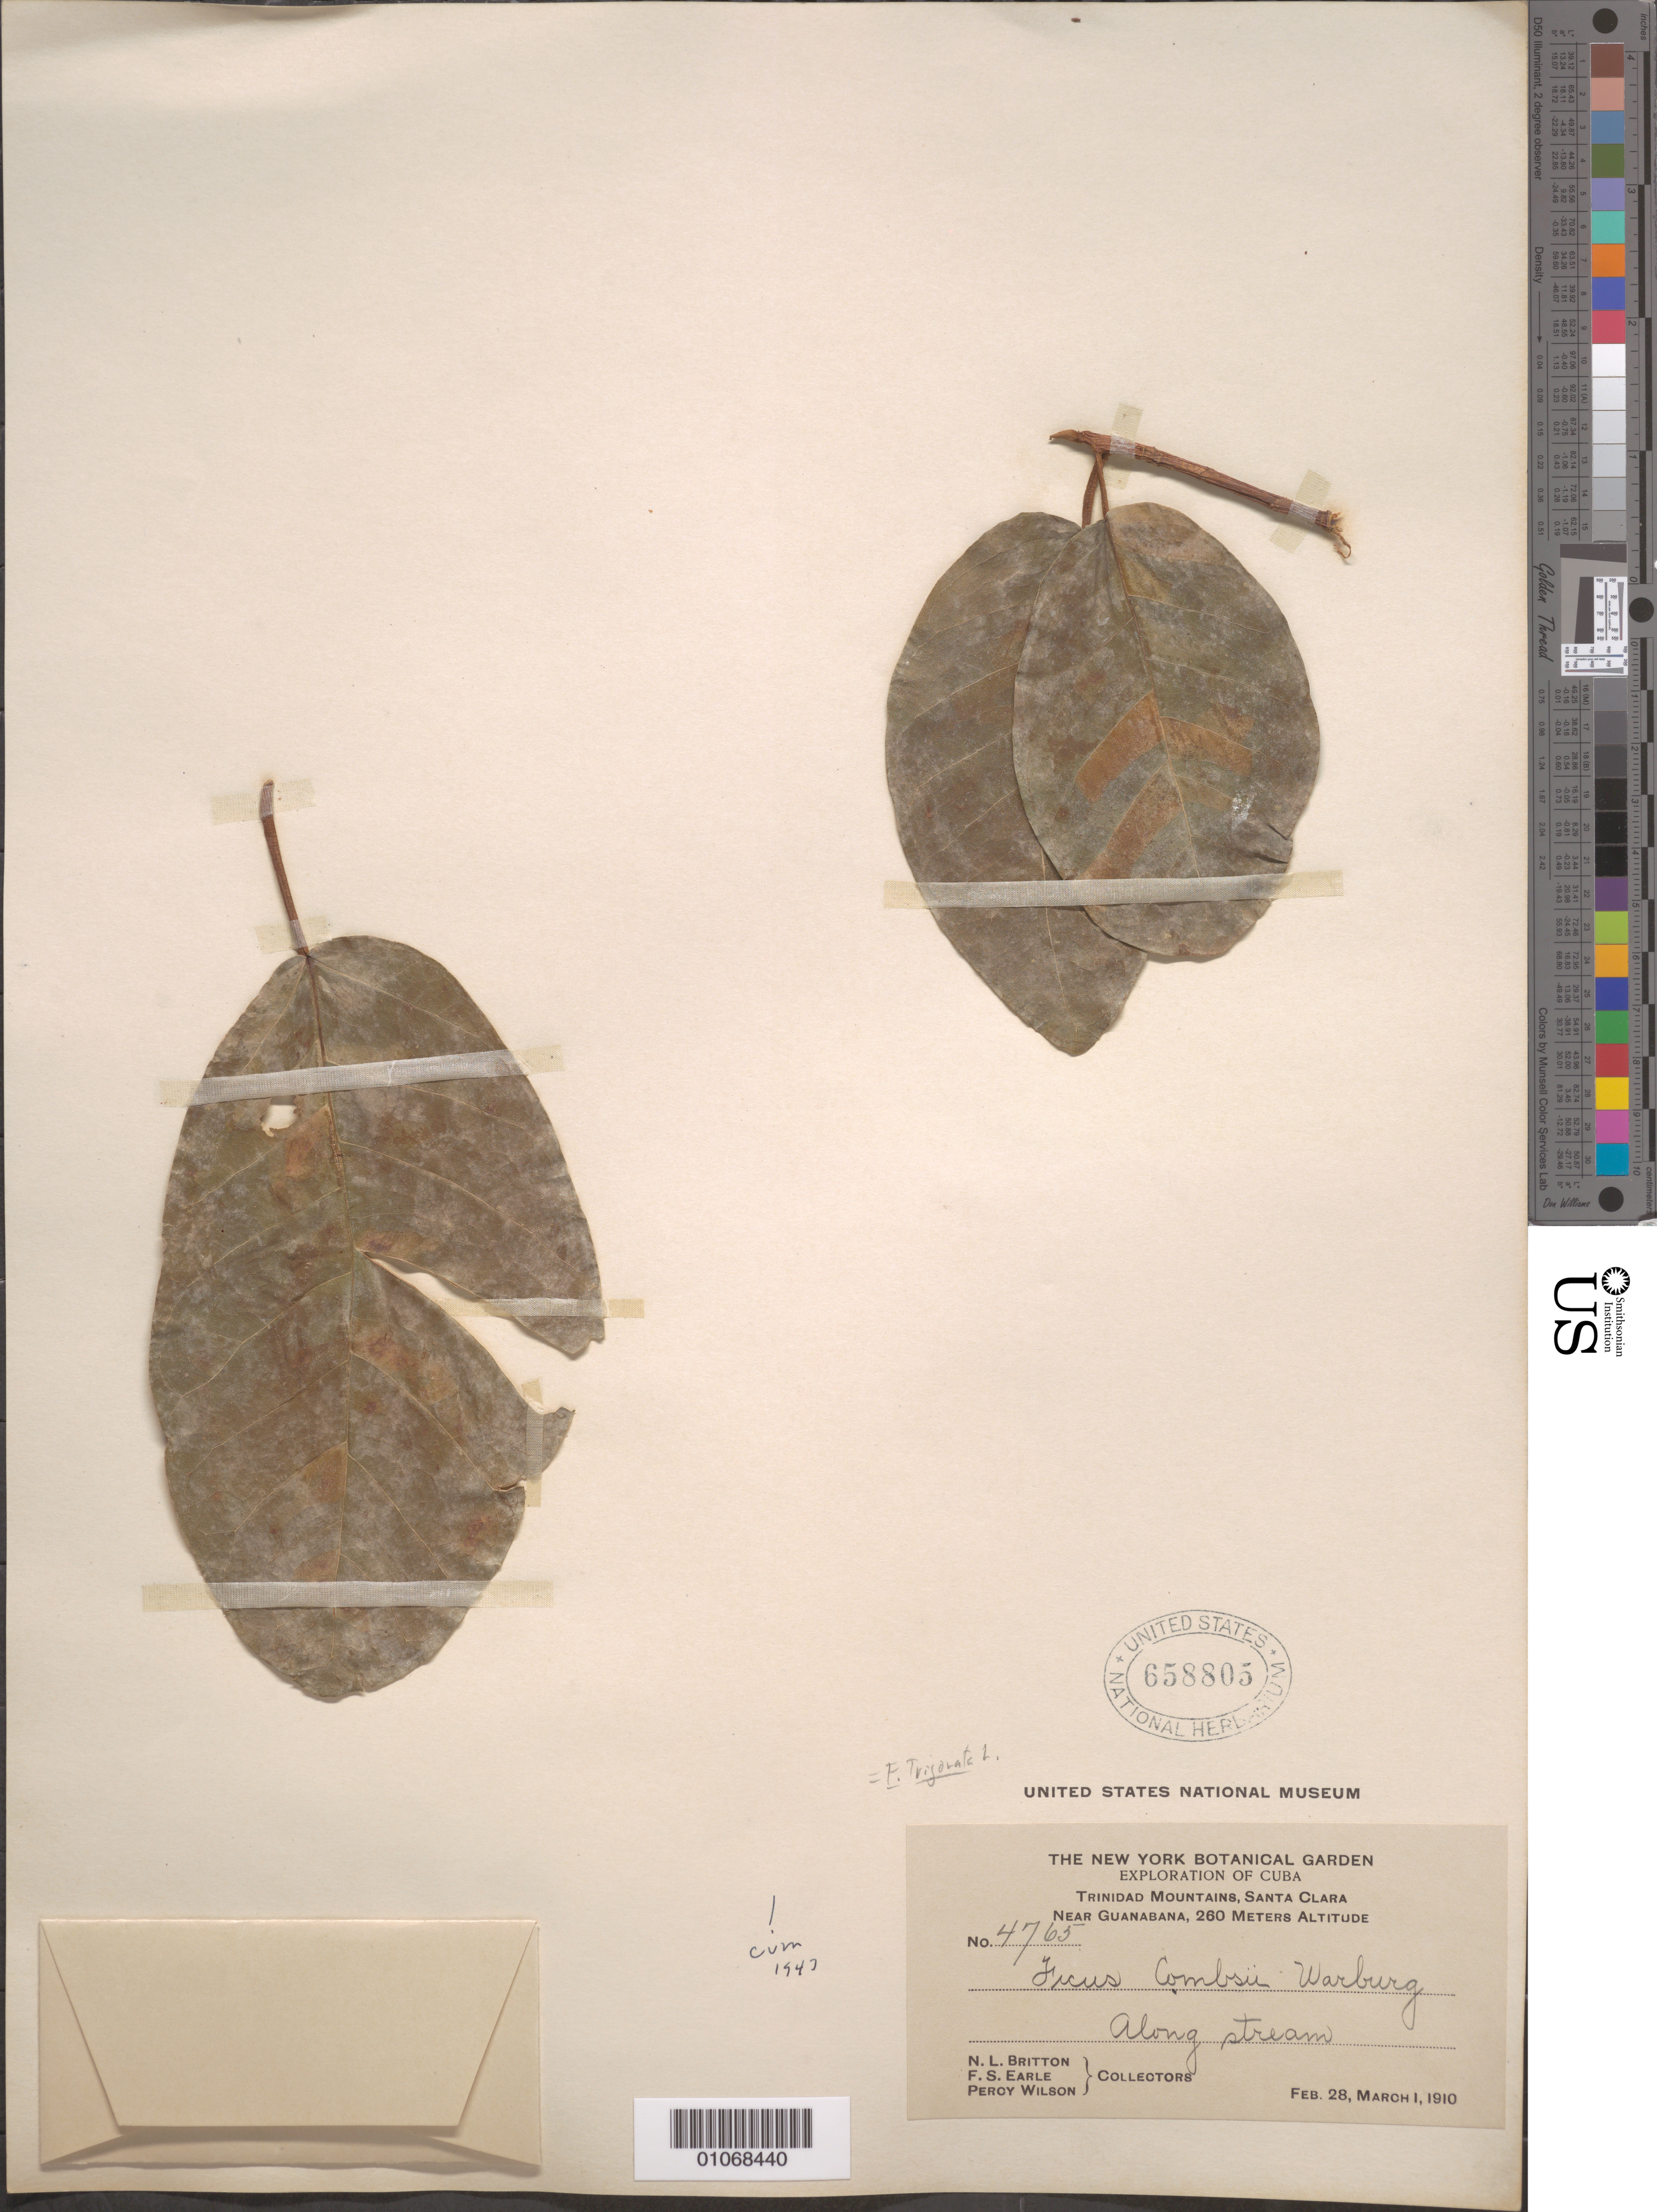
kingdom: Plantae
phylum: Tracheophyta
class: Magnoliopsida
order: Rosales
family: Moraceae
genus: Ficus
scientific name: Ficus trigonata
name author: L.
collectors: N. Britton, F. S. Earle & P. Wilson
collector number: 4765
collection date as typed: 28 Feb 1910 to 01 Mar 1910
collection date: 1910-02-28/1910-03-01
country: Cuba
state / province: Villa Clara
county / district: Santa Clara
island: Cuba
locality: Trinidad Mountains Near Guanabana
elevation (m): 260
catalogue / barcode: US 658805